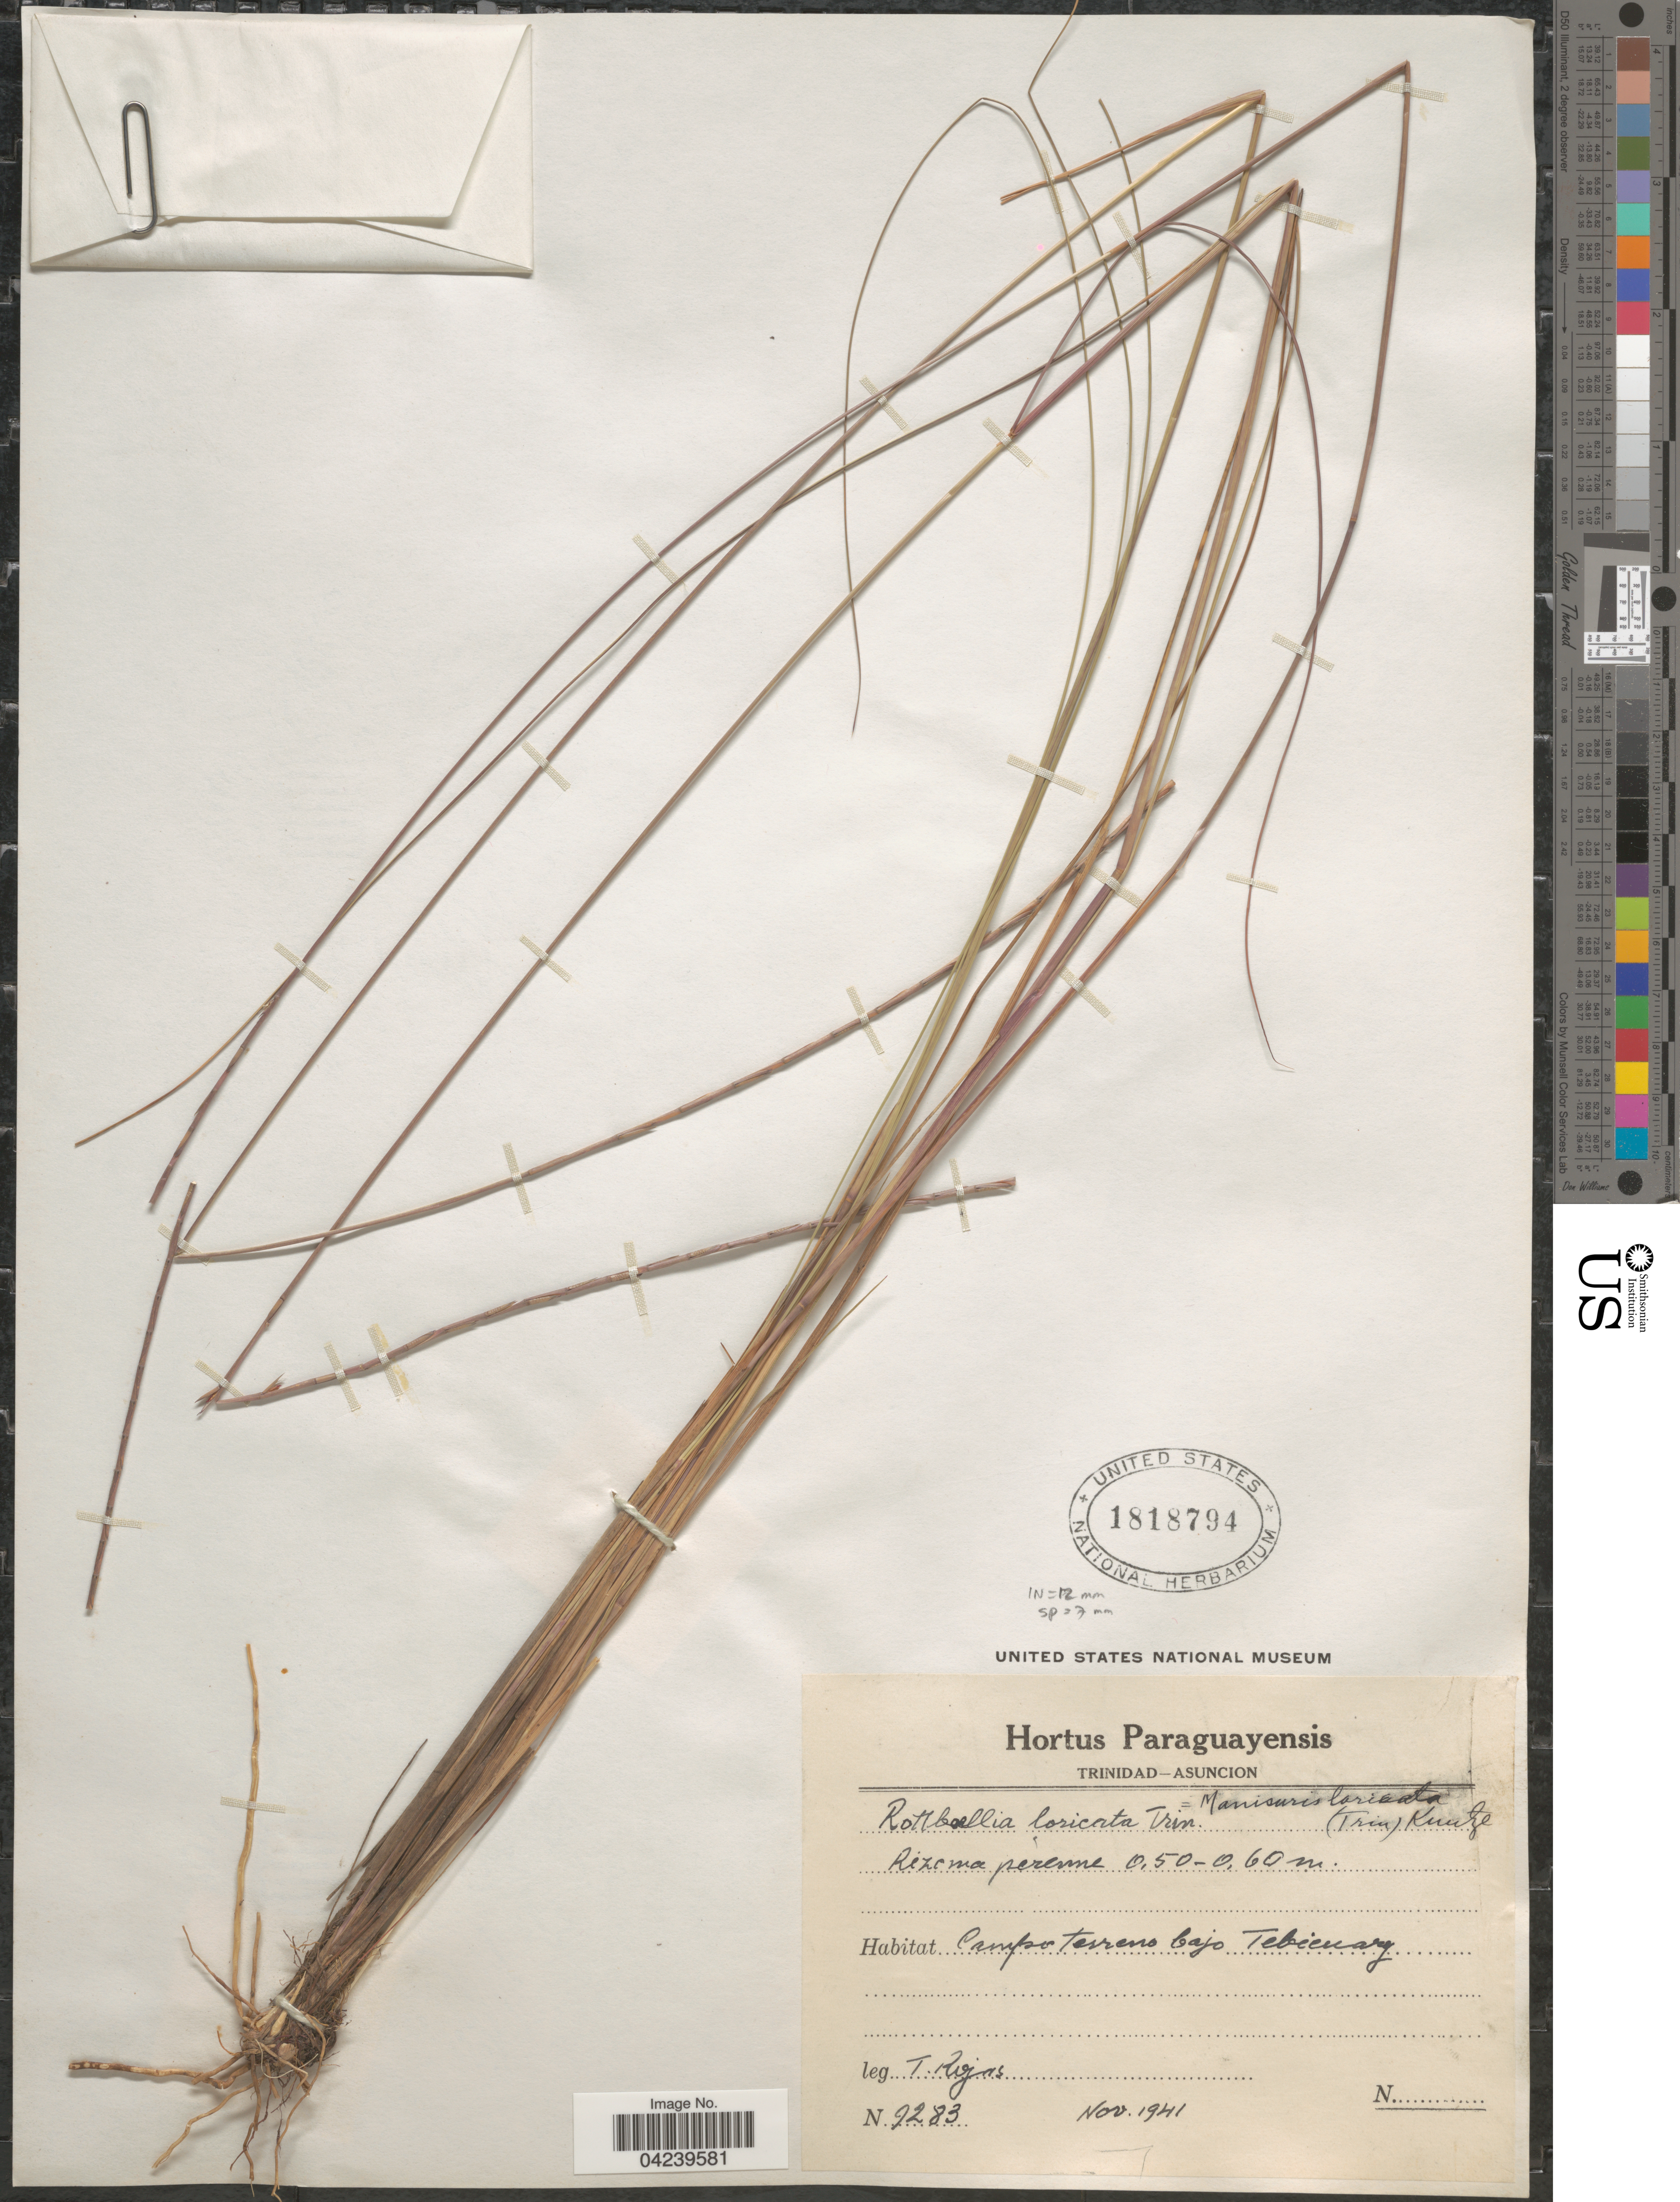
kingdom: Plantae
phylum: Tracheophyta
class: Liliopsida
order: Poales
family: Poaceae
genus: Rhytachne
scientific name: Rhytachne subgibbosa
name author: (Winkl. ex Hack.) Clayton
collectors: T. Rojas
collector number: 9283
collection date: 1941-11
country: Paraguay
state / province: Asuncion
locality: Trinidad - Asuncion. Campo terreno bajo Tebicuary.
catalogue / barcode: US 1818794